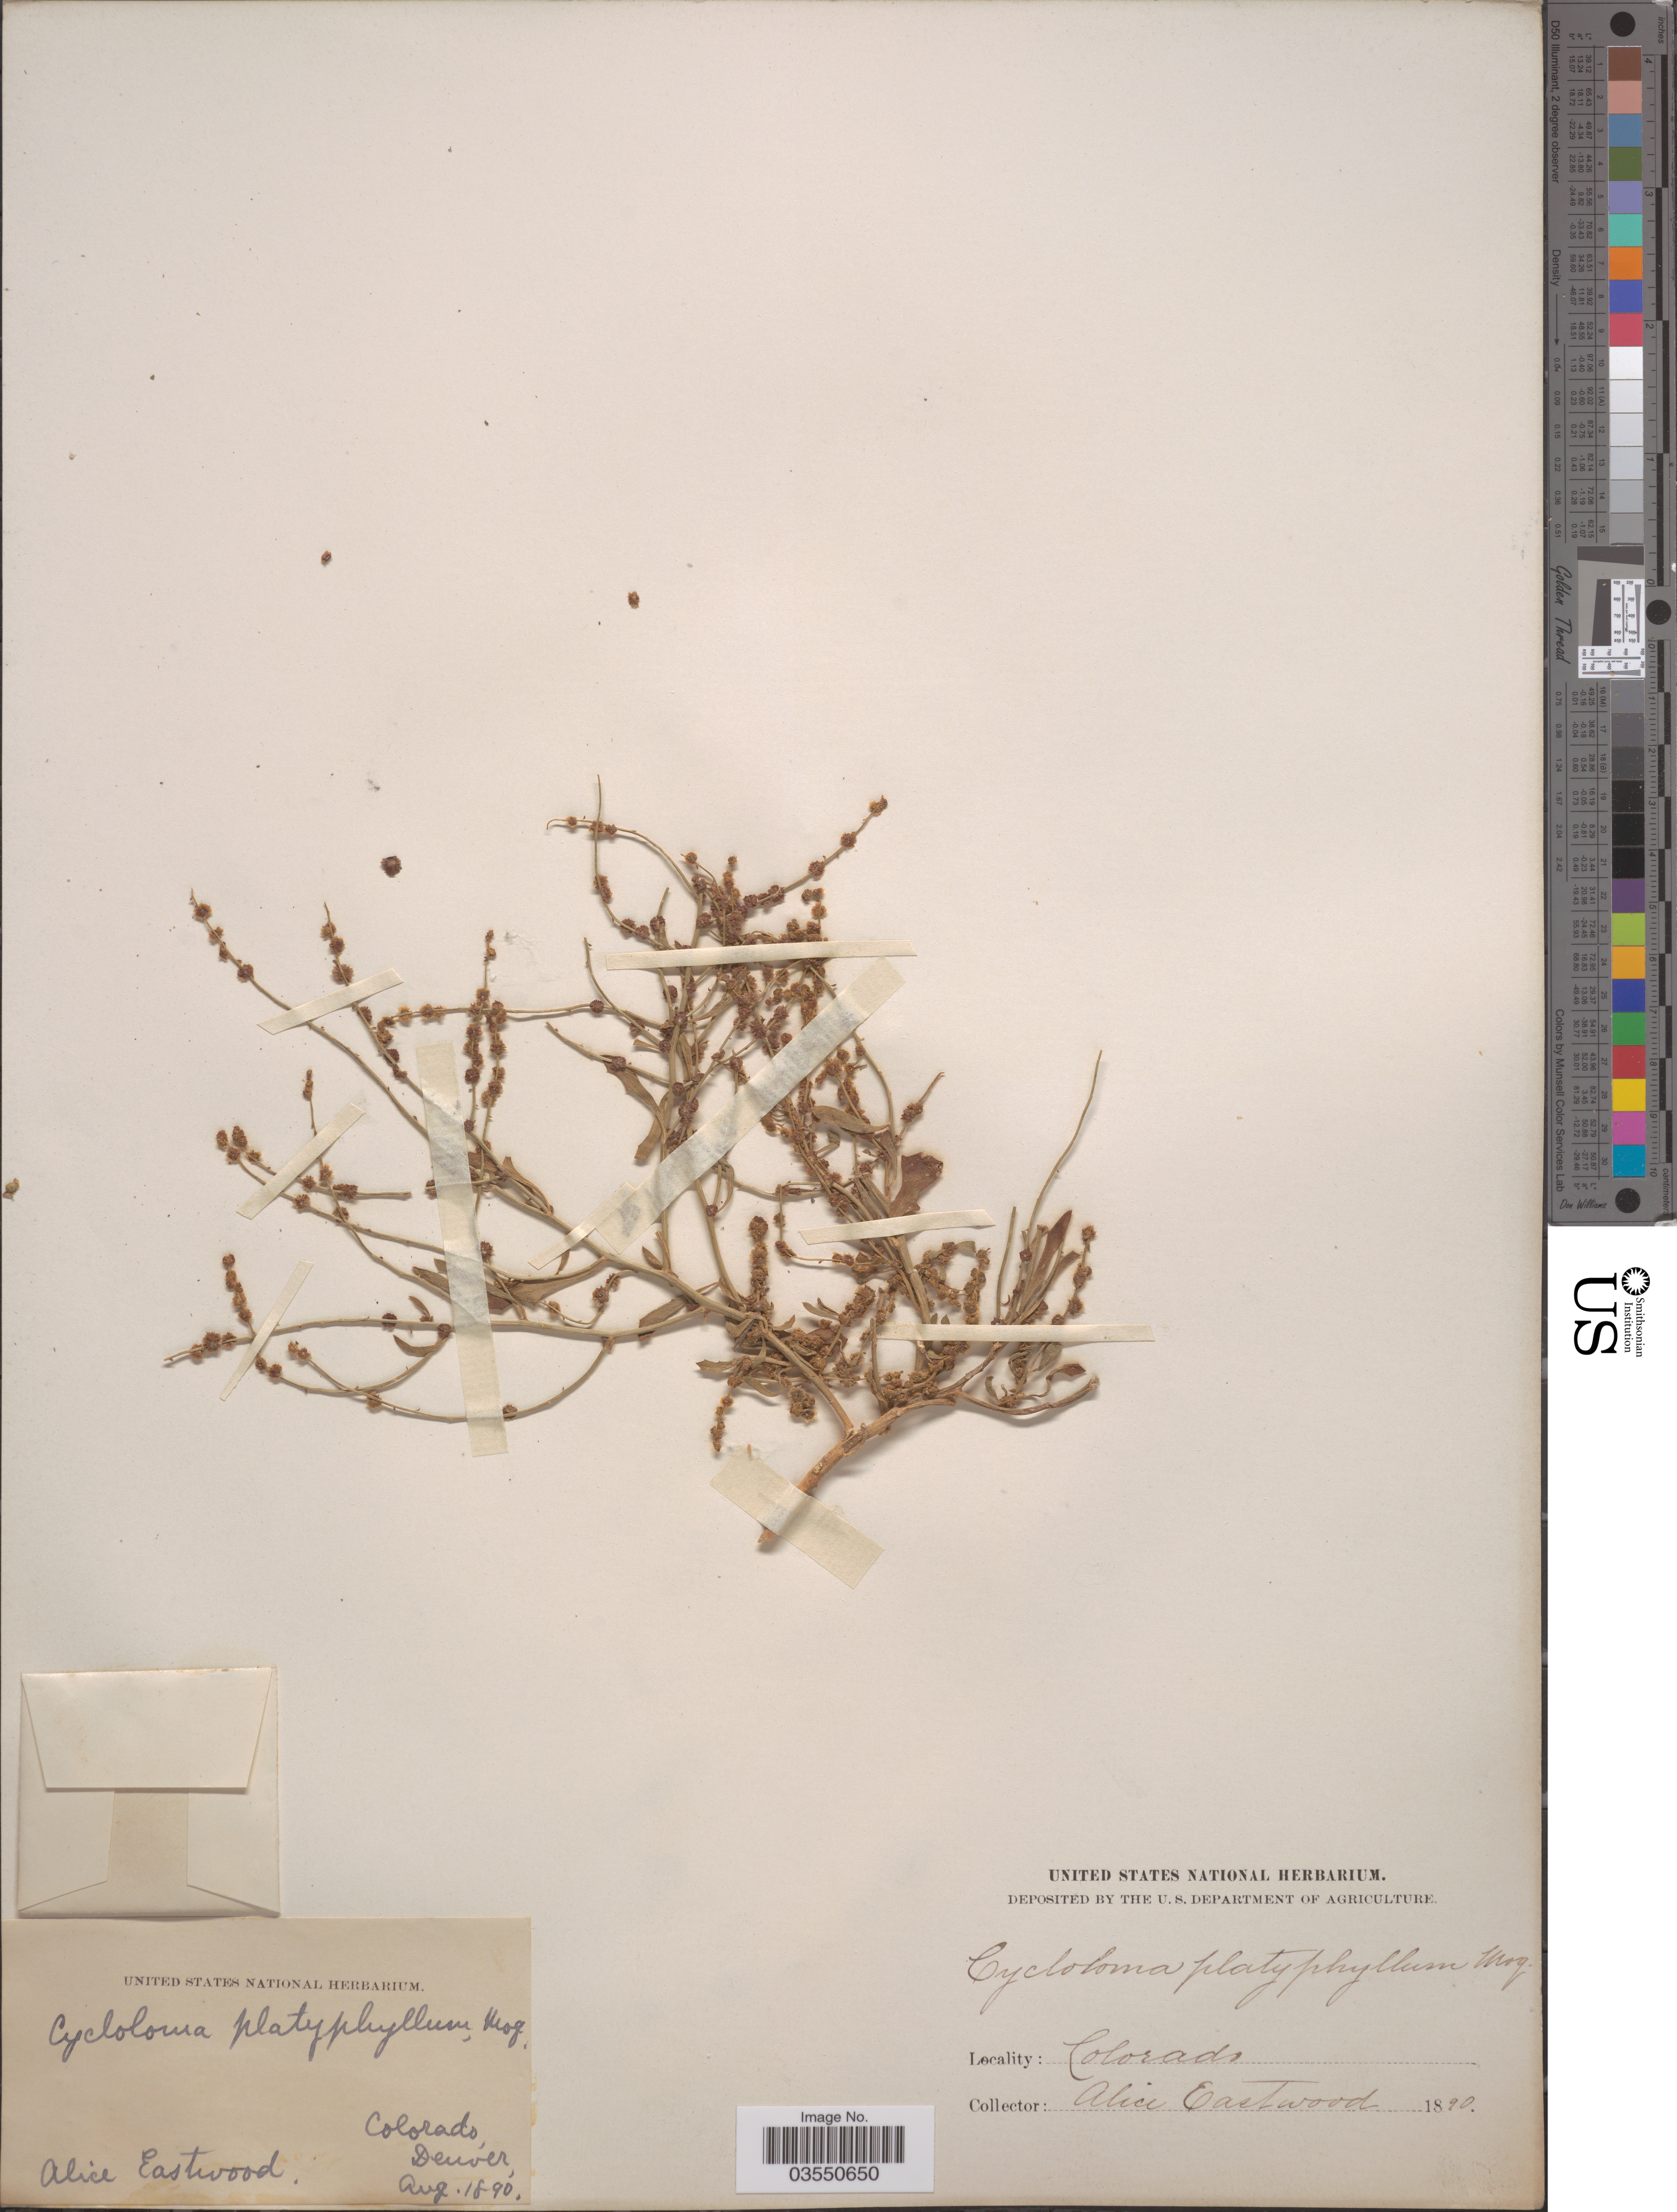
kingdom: Plantae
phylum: Tracheophyta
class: Magnoliopsida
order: Caryophyllales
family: Amaranthaceae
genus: Dysphania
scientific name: Dysphania atriplicifolia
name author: (Spreng.) G. Kadereit et al.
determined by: U.S. National Herbarium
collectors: A. Eastwood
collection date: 1890-08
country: United States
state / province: Colorado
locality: Denver.